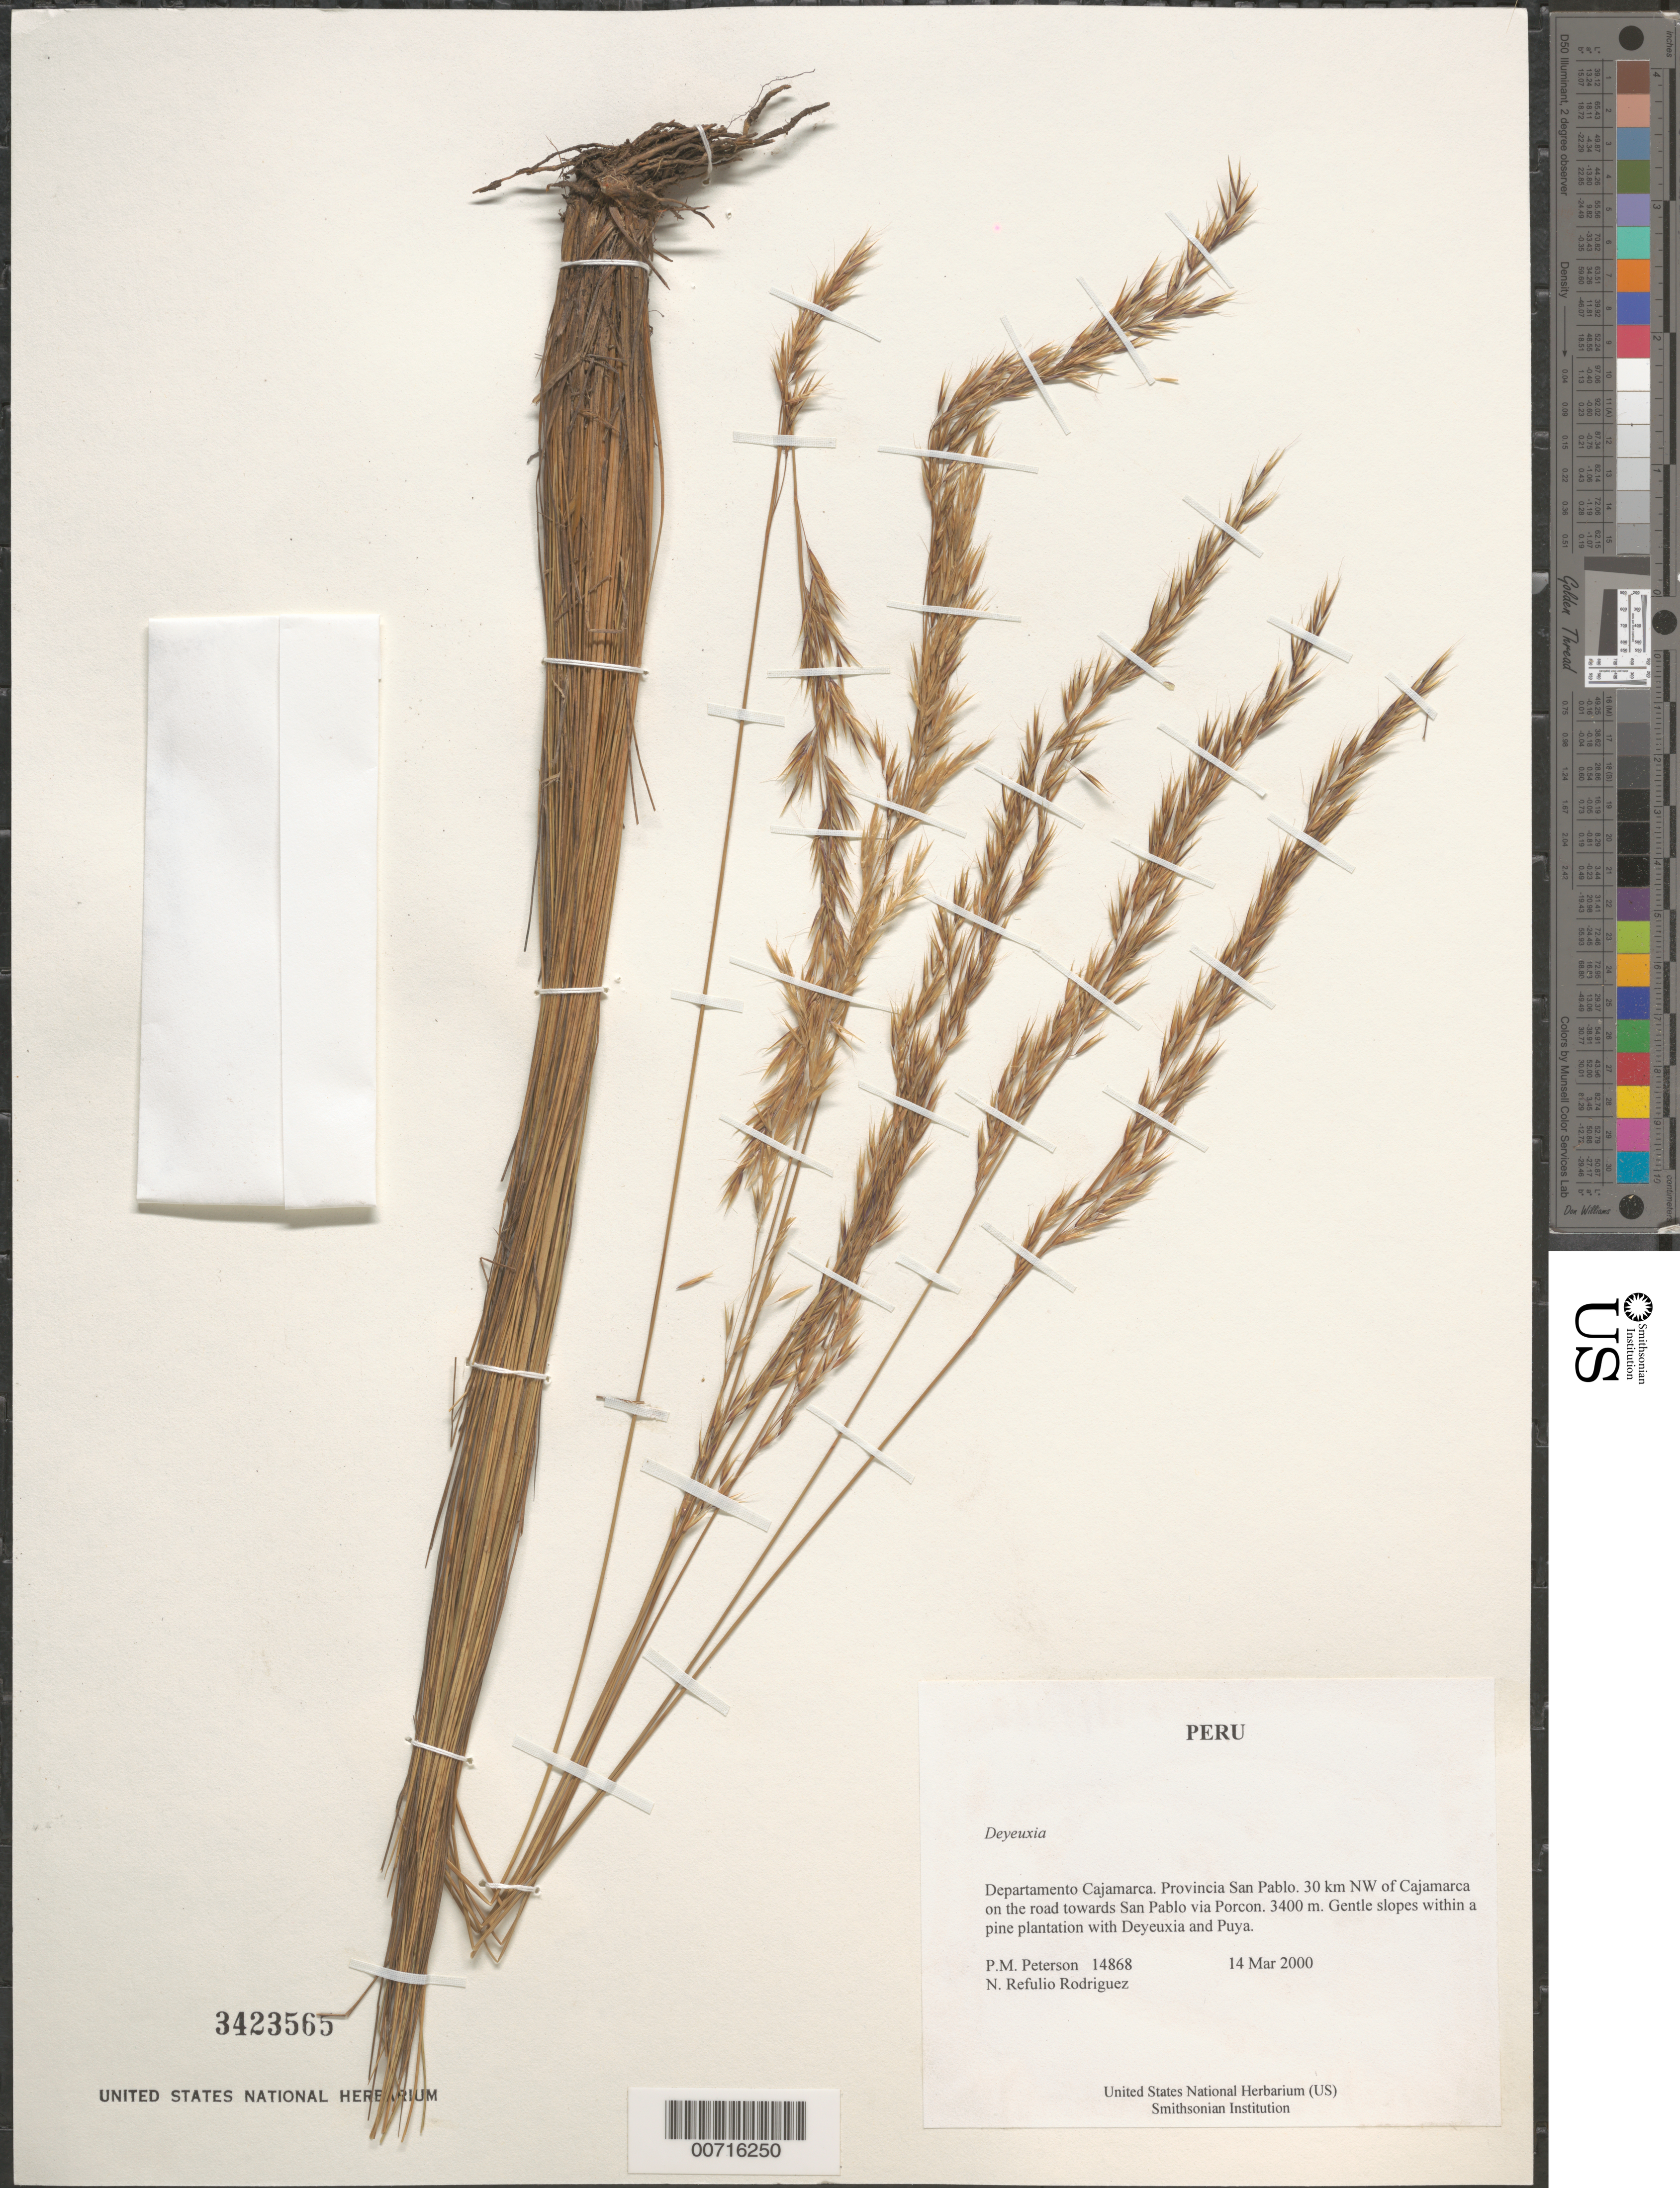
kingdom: Plantae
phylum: Tracheophyta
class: Liliopsida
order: Poales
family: Poaceae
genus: Calamagrostis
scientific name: Calamagrostis sp.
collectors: P. M. Peterson & N. Refulio-Rodríguez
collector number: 14868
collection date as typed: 14 Mar 2000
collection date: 2000-03-14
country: Peru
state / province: Cajamarca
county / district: San Pablo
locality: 30 km NW of Cajamarca on the road towards San Pablo via Porcon.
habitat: Gentle slopes within a pine plantation with Deyeuxia and Puya.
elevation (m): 3400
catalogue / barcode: US 3423565